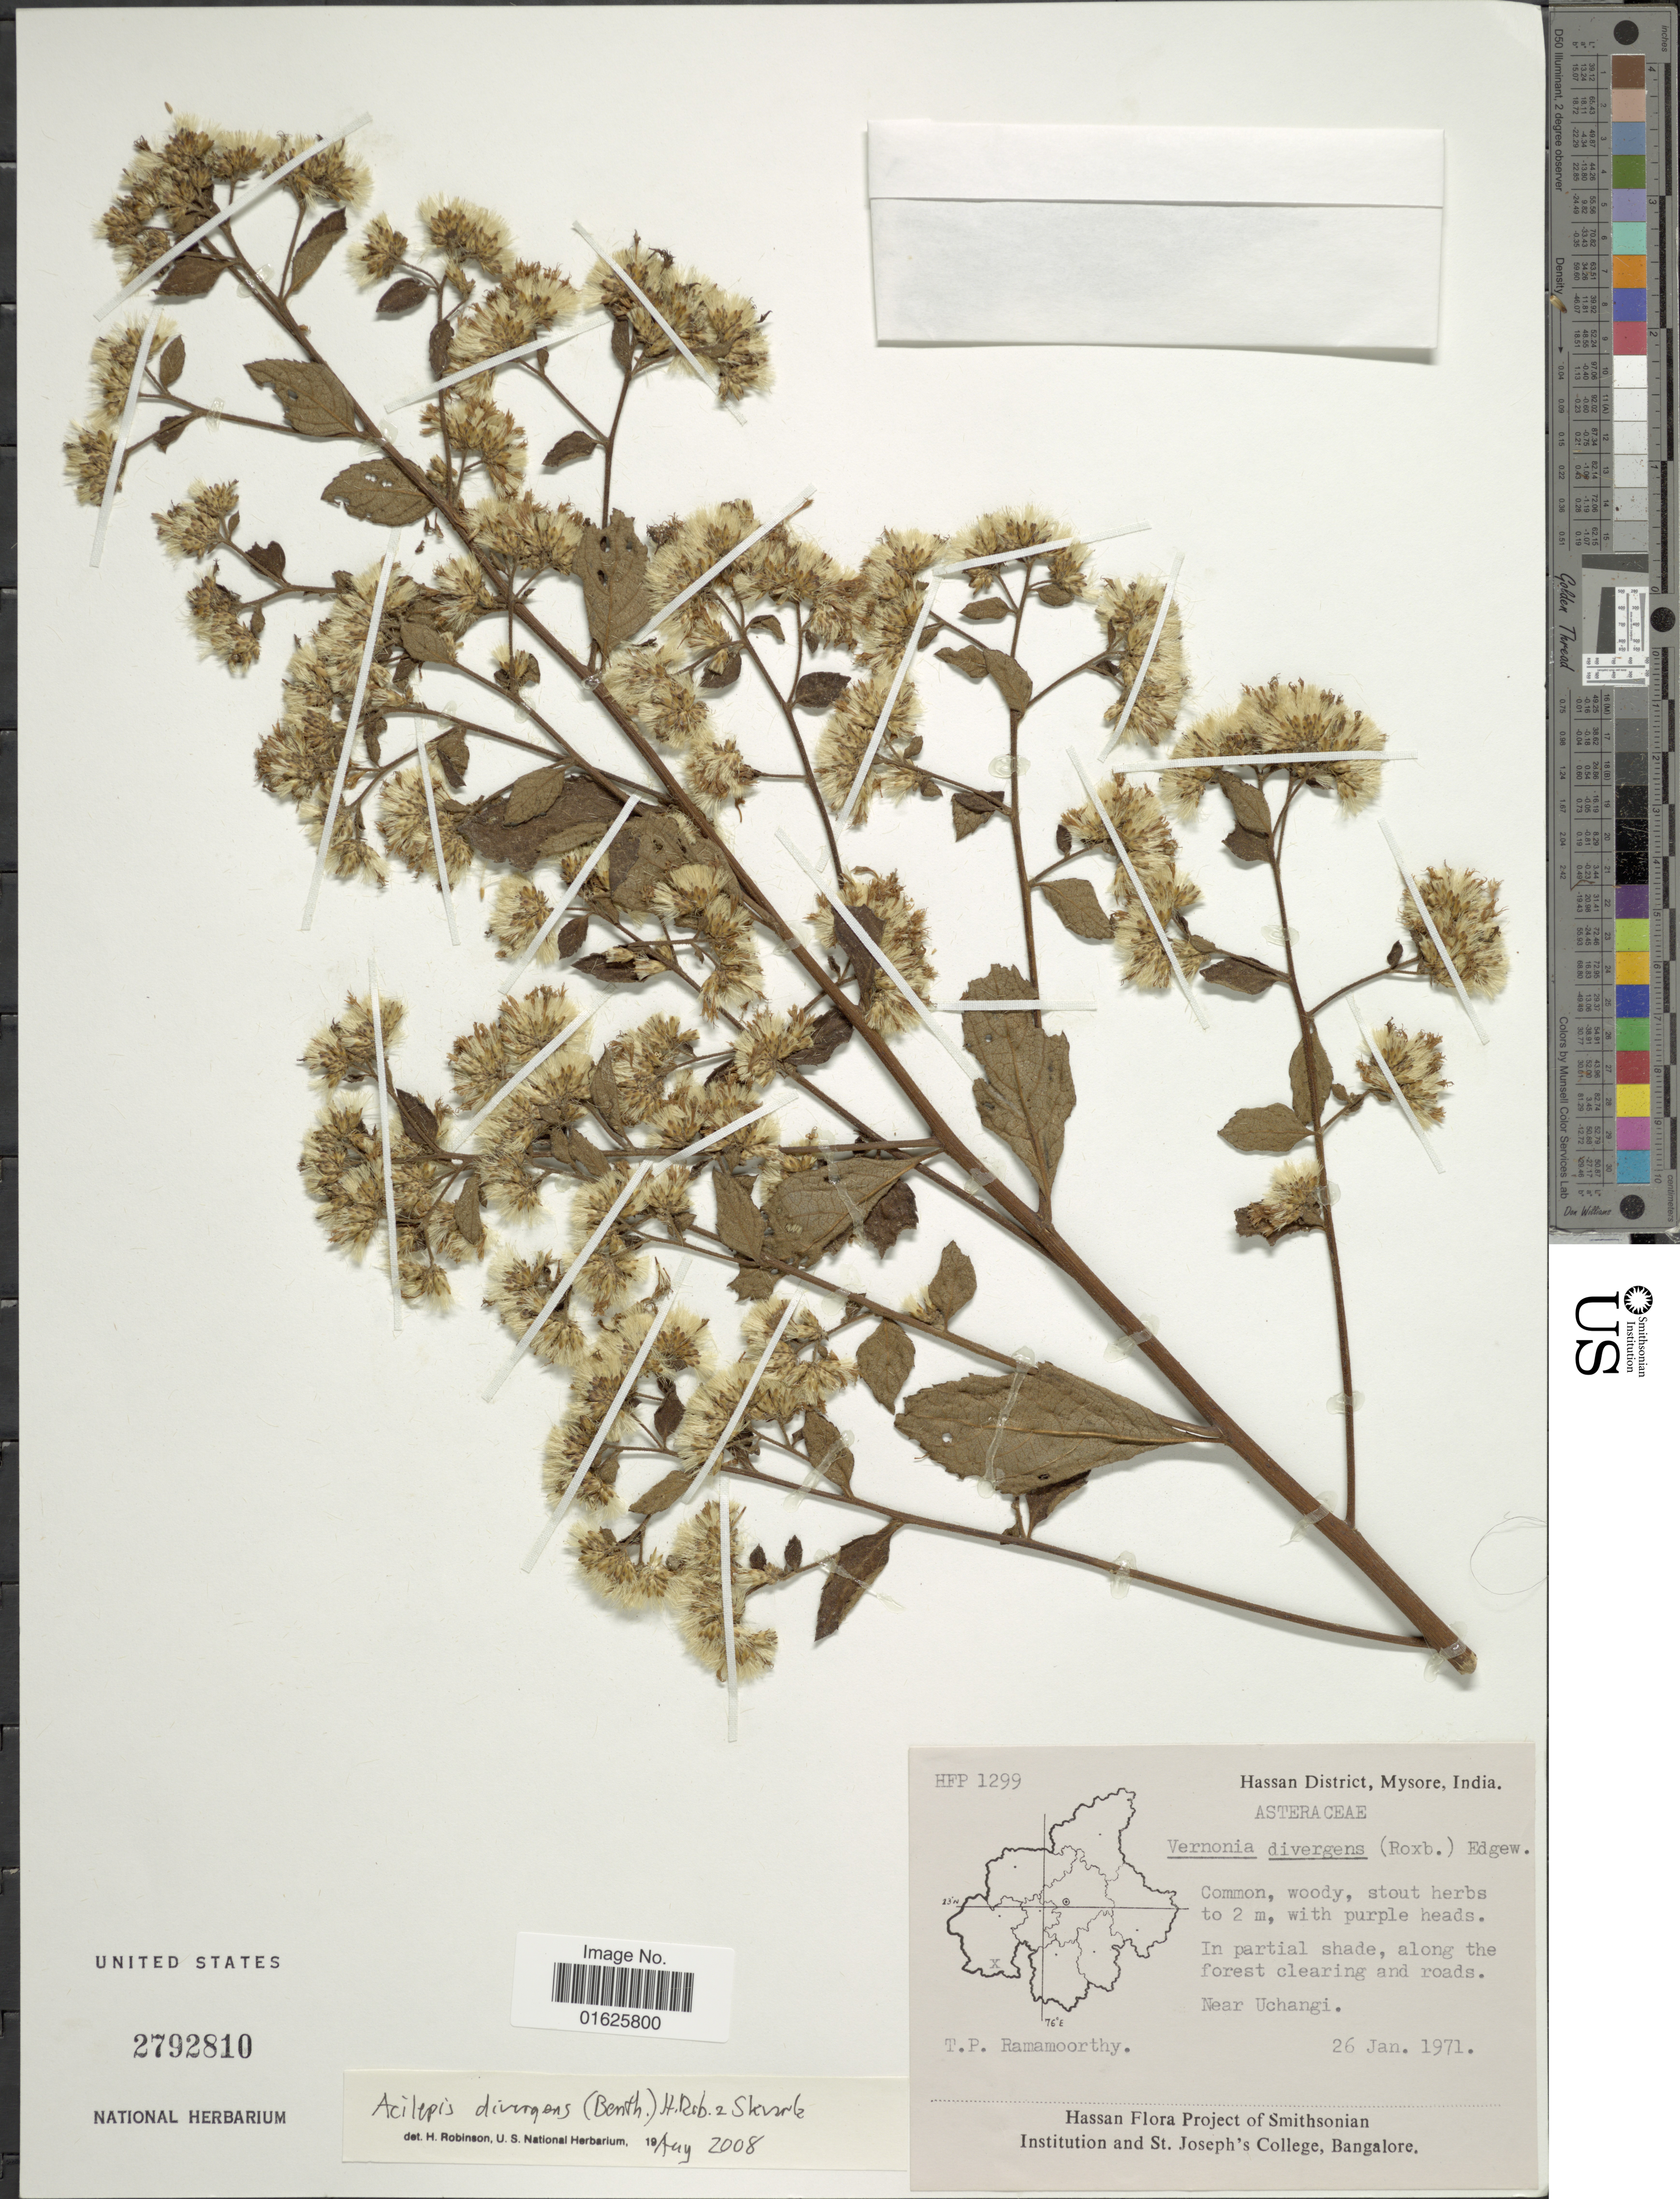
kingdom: Plantae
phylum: Tracheophyta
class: Magnoliopsida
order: Asterales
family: Asteraceae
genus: Acilepis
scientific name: Acilepis divergens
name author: (Roxb.) H. Rob. & Skvarla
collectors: T. P. Ramamoorthy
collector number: HFP 1299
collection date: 1971-01-26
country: India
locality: Hassan District, Mysore, Near Uchangi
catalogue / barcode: US 2792810